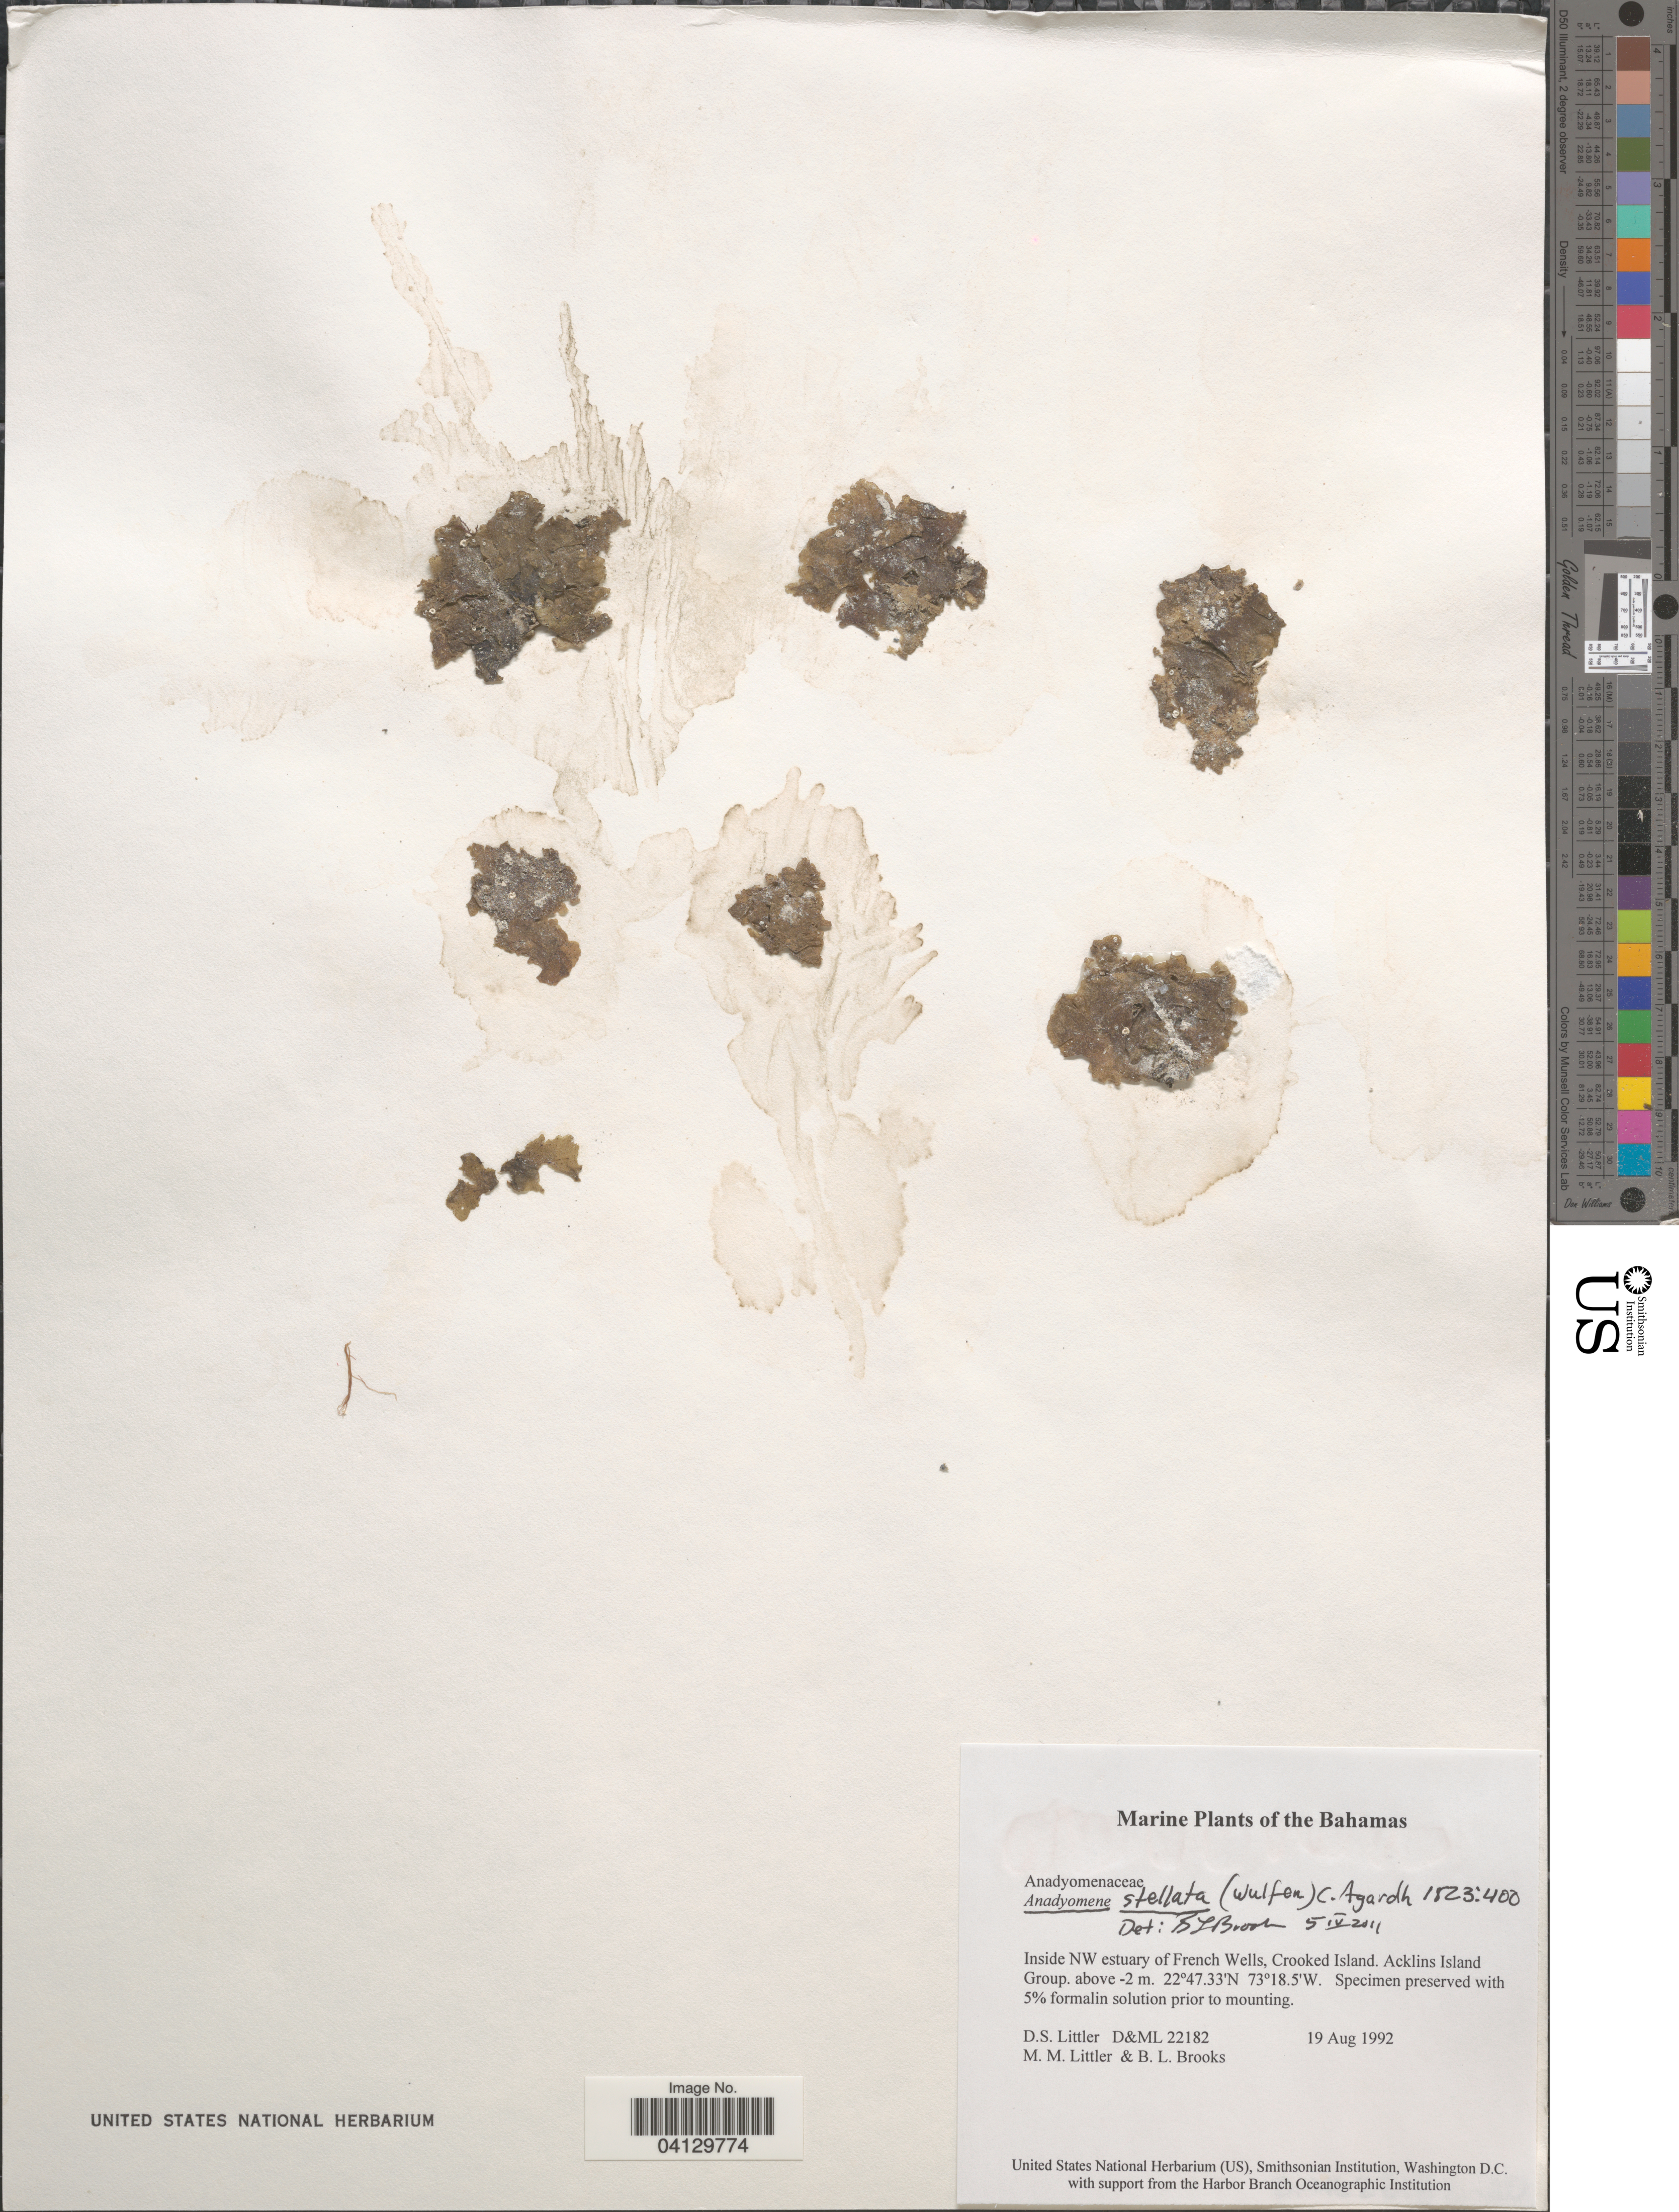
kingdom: Plantae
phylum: Chlorophyta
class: Ulvophyceae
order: Cladophorales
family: Anadyomenaceae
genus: Anadyomene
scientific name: Anadyomene stellata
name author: (Wulfen) C. Agardh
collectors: D. S. Littler & B. Brooks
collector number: D&ML22182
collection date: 1992-08-19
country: Bahamas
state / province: Acklins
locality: Inside NW estuary of French Wells, Crooked Island. Acklins Island Group.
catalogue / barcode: US 329104